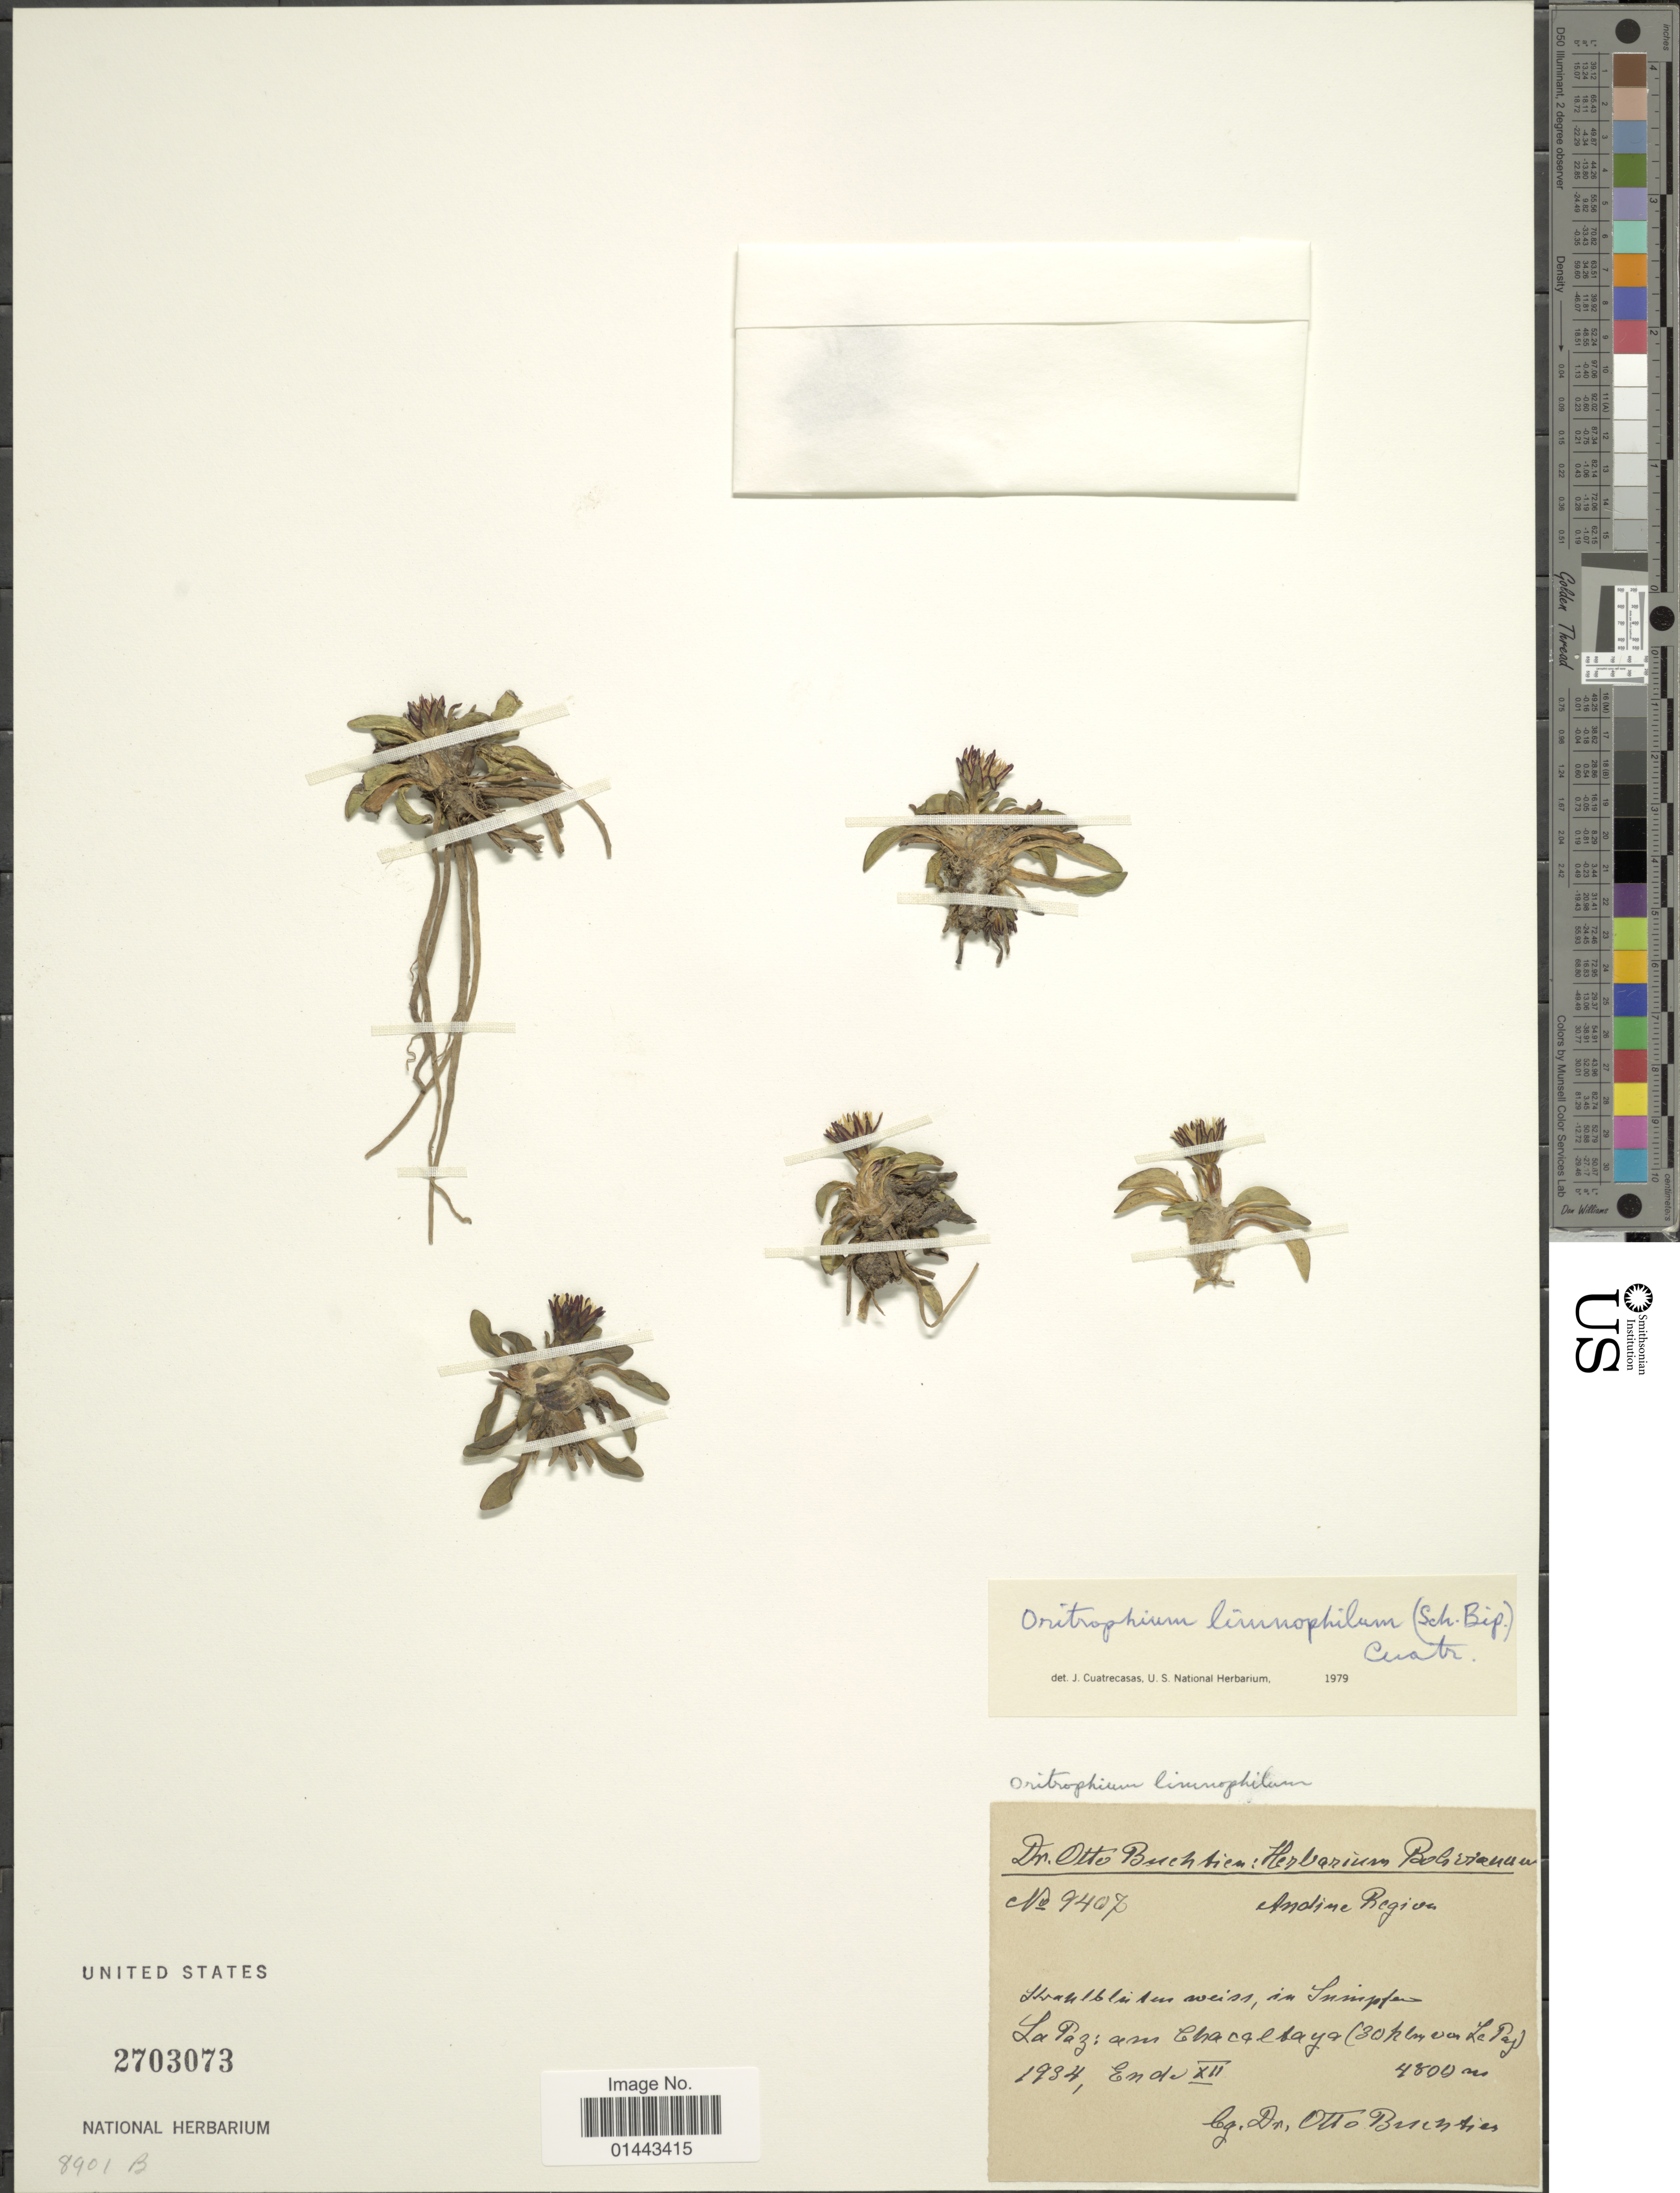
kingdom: Plantae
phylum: Tracheophyta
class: Magnoliopsida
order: Asterales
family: Asteraceae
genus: Oritrophium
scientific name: Oritrophium limnophilum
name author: (Sch. Bip.) Cuatrec.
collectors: O. Buchtien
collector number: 9407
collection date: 1934-12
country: Bolivia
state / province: La Paz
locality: Andine region, Chacaltaya (30 km from La Paz).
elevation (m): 4800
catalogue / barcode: US 2703073